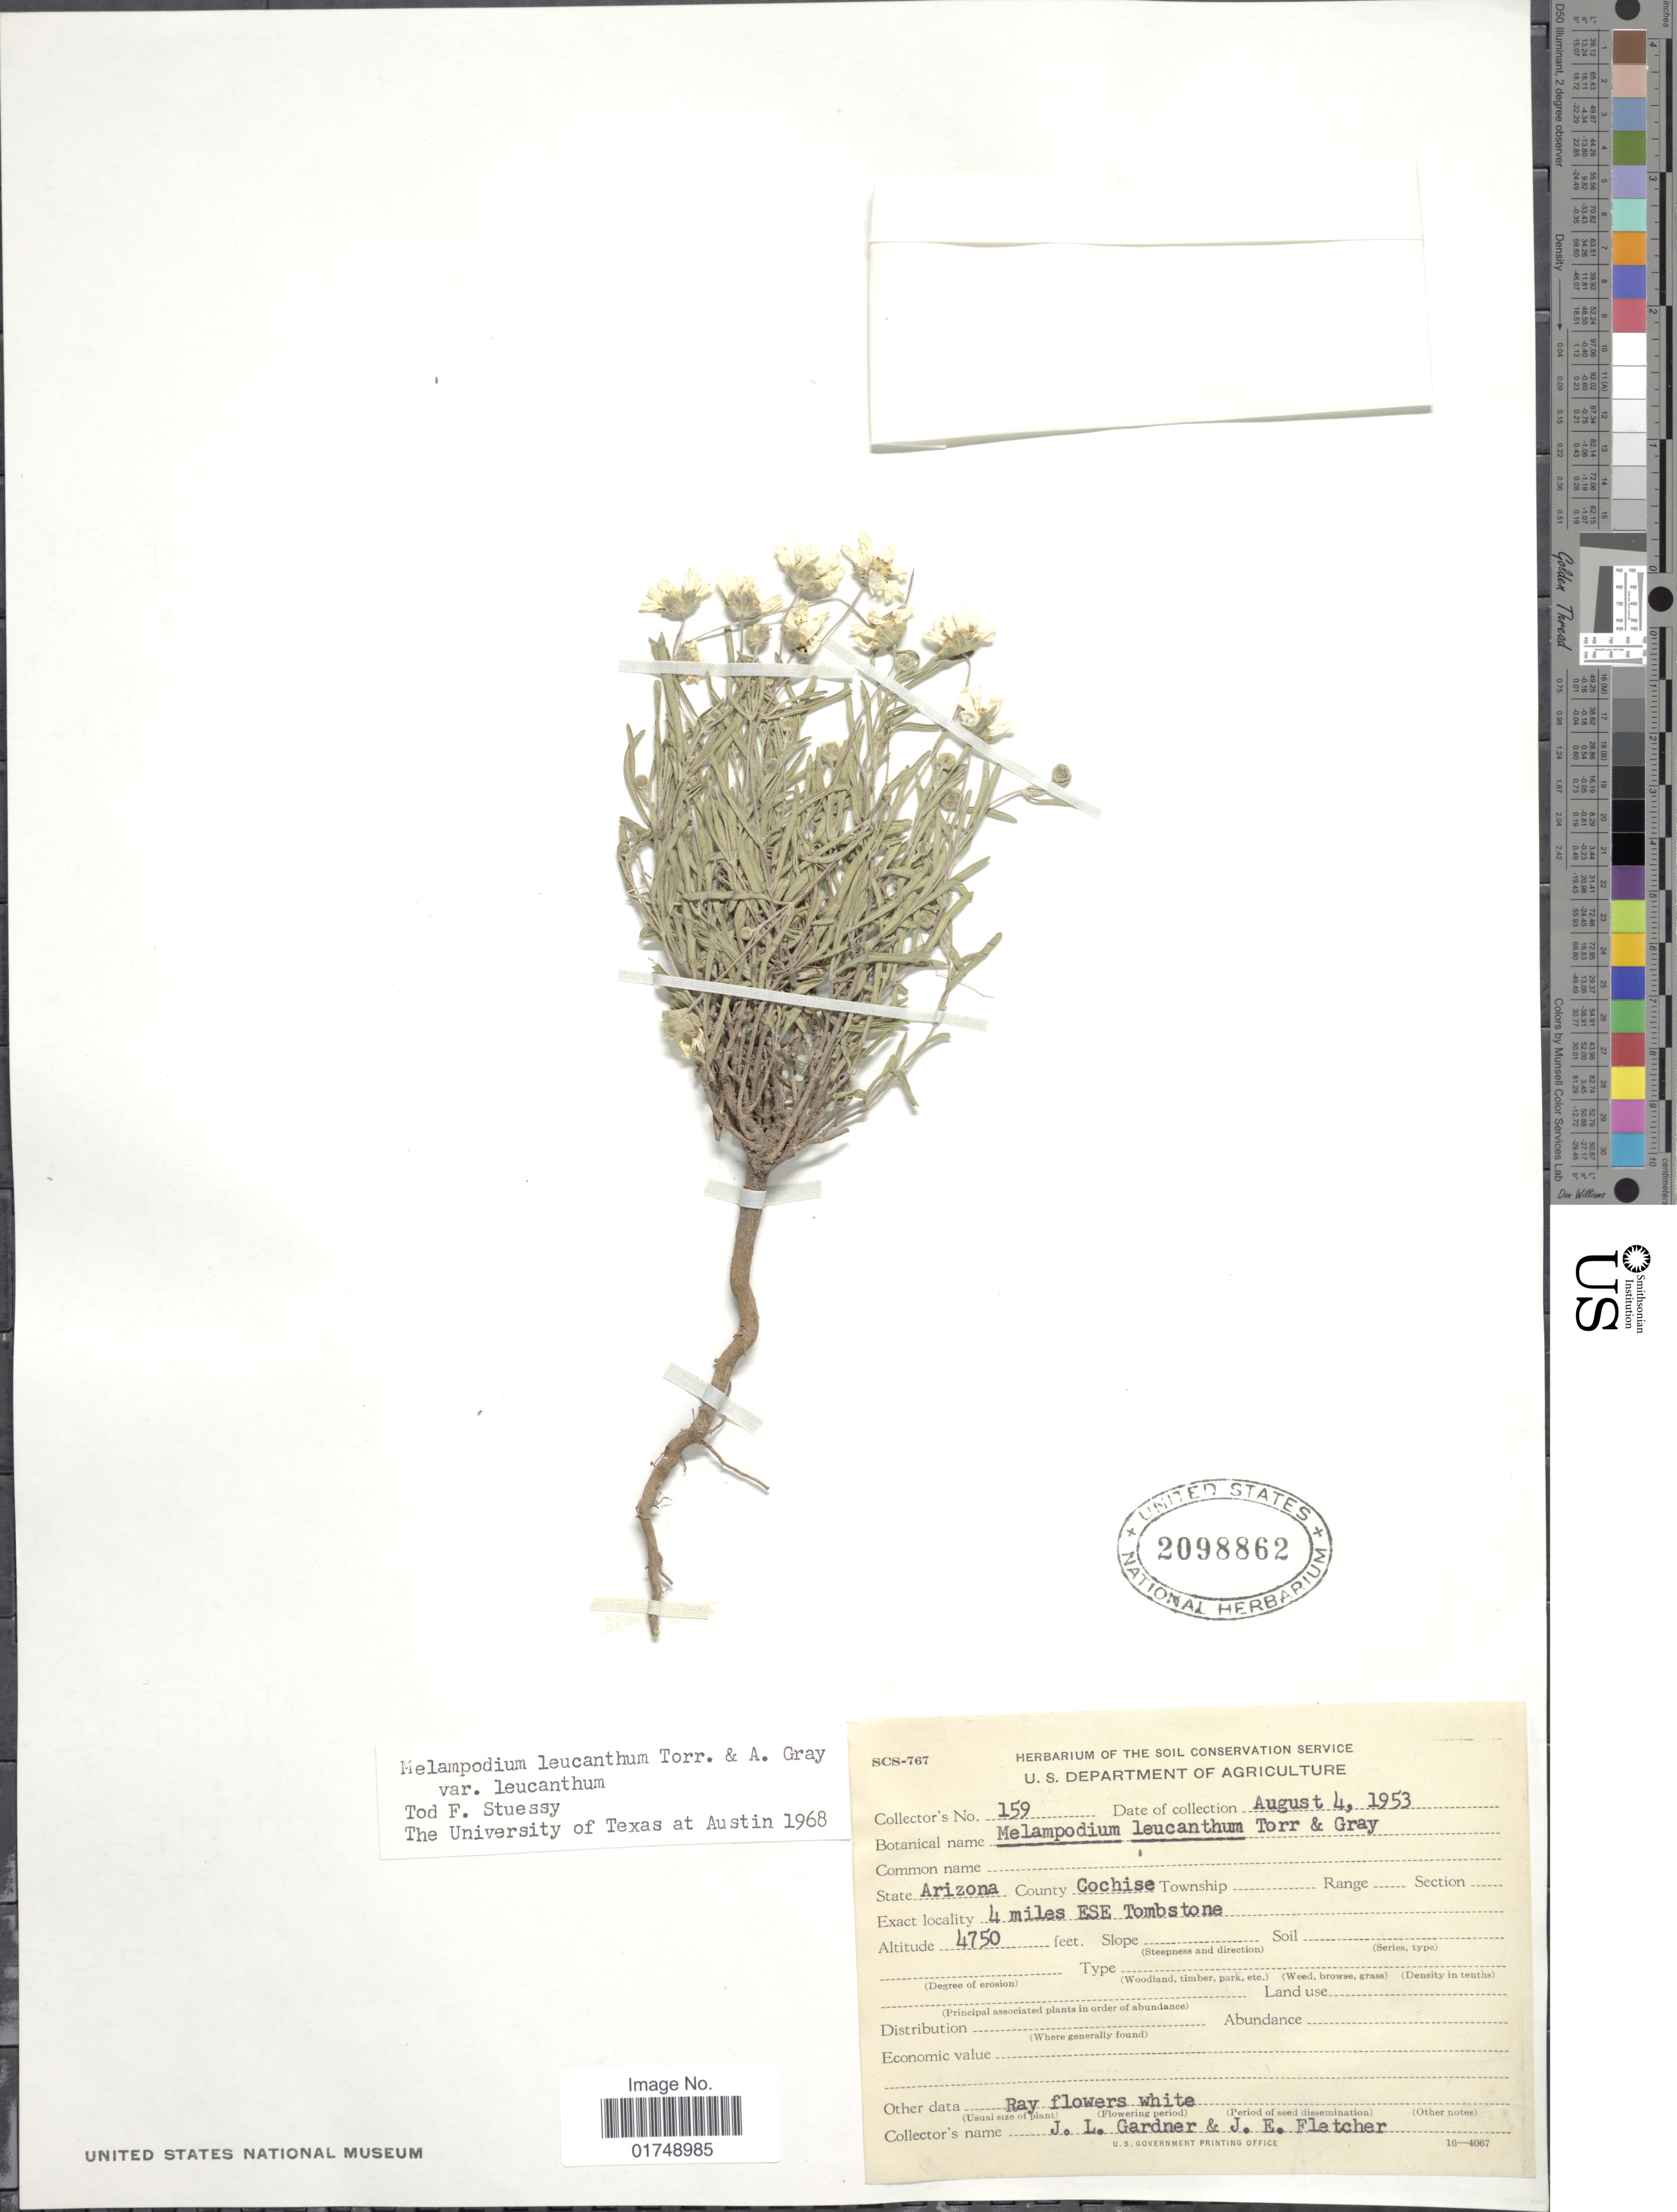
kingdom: Plantae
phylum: Tracheophyta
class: Magnoliopsida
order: Asterales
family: Asteraceae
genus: Melampodium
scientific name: Melampodium leucanthum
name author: Torr. & A. Gray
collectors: J. L. Gardner & J. Fletcher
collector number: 159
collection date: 1953-08-04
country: United States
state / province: Arizona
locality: County Cochise. 4 miles ESE Tombstone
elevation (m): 1448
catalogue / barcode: US 2098862